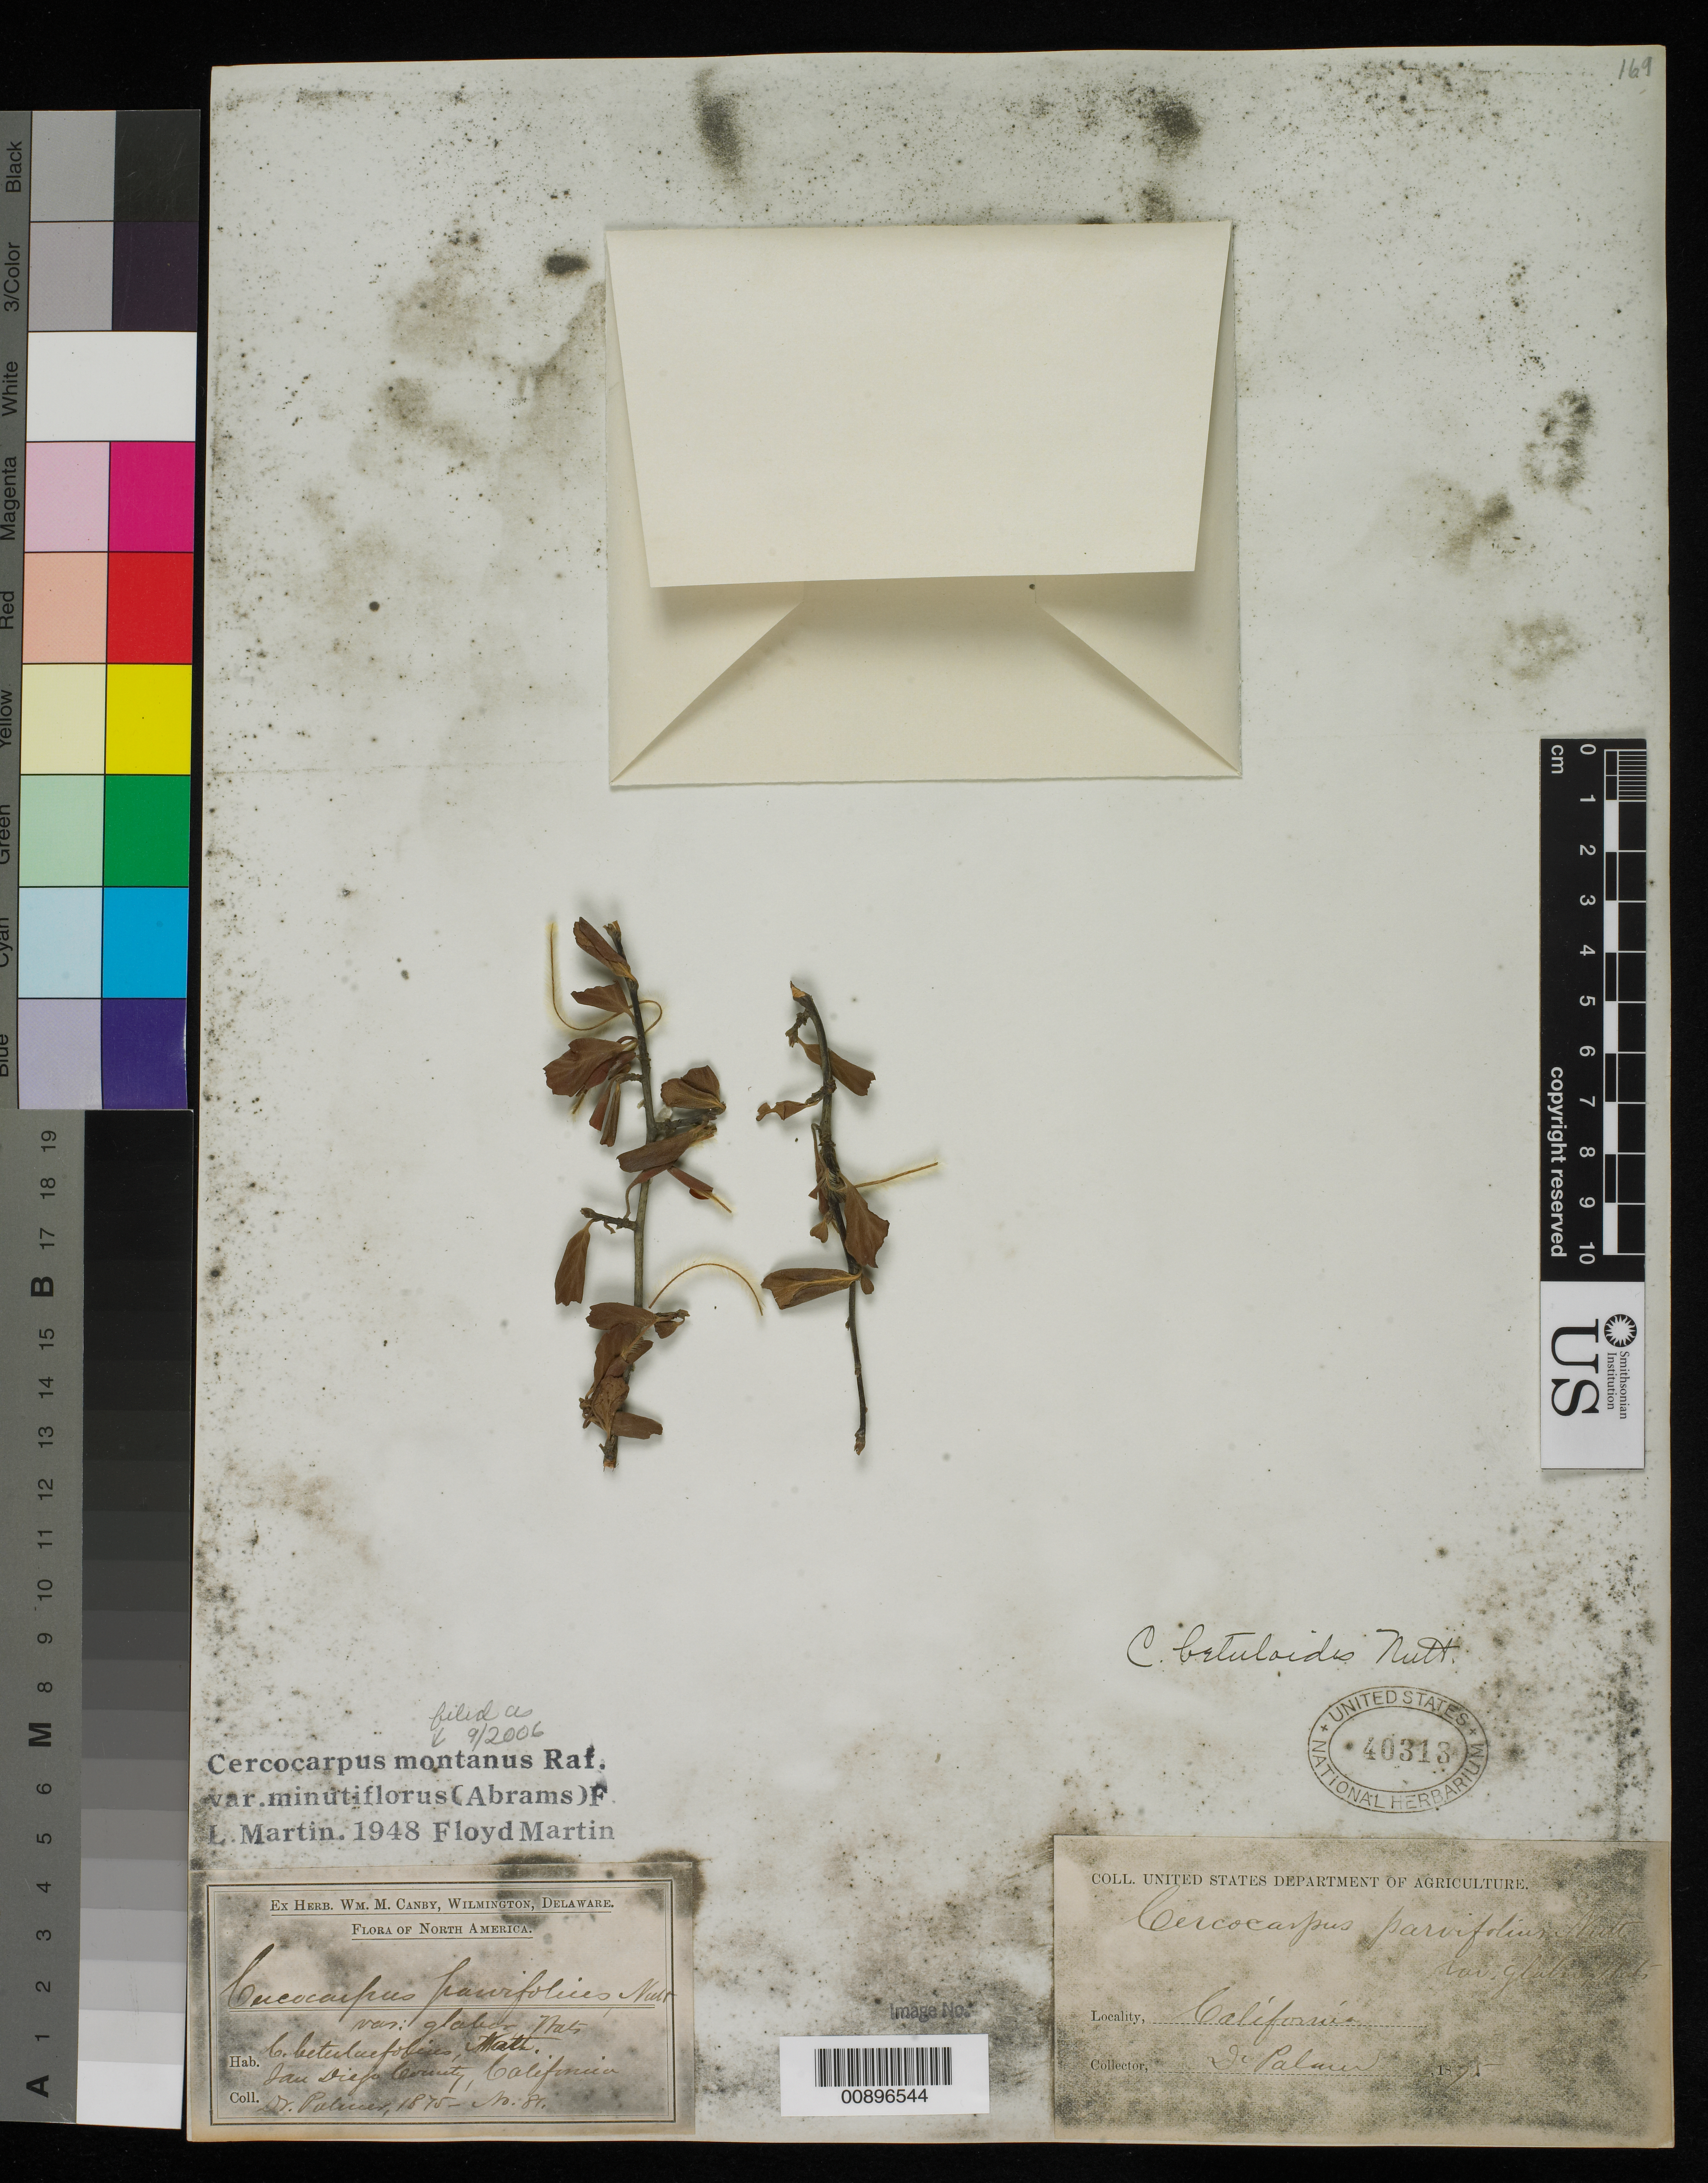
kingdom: Plantae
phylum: Tracheophyta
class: Magnoliopsida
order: Rosales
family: Rosaceae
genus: Cercocarpus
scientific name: Cercocarpus parvifolius var. glaber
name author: S. Watson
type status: Syntype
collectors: E. Palmer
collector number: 81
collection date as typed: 1875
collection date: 1875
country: United States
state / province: California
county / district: San Diego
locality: San Diego County, California.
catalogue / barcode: US 40313